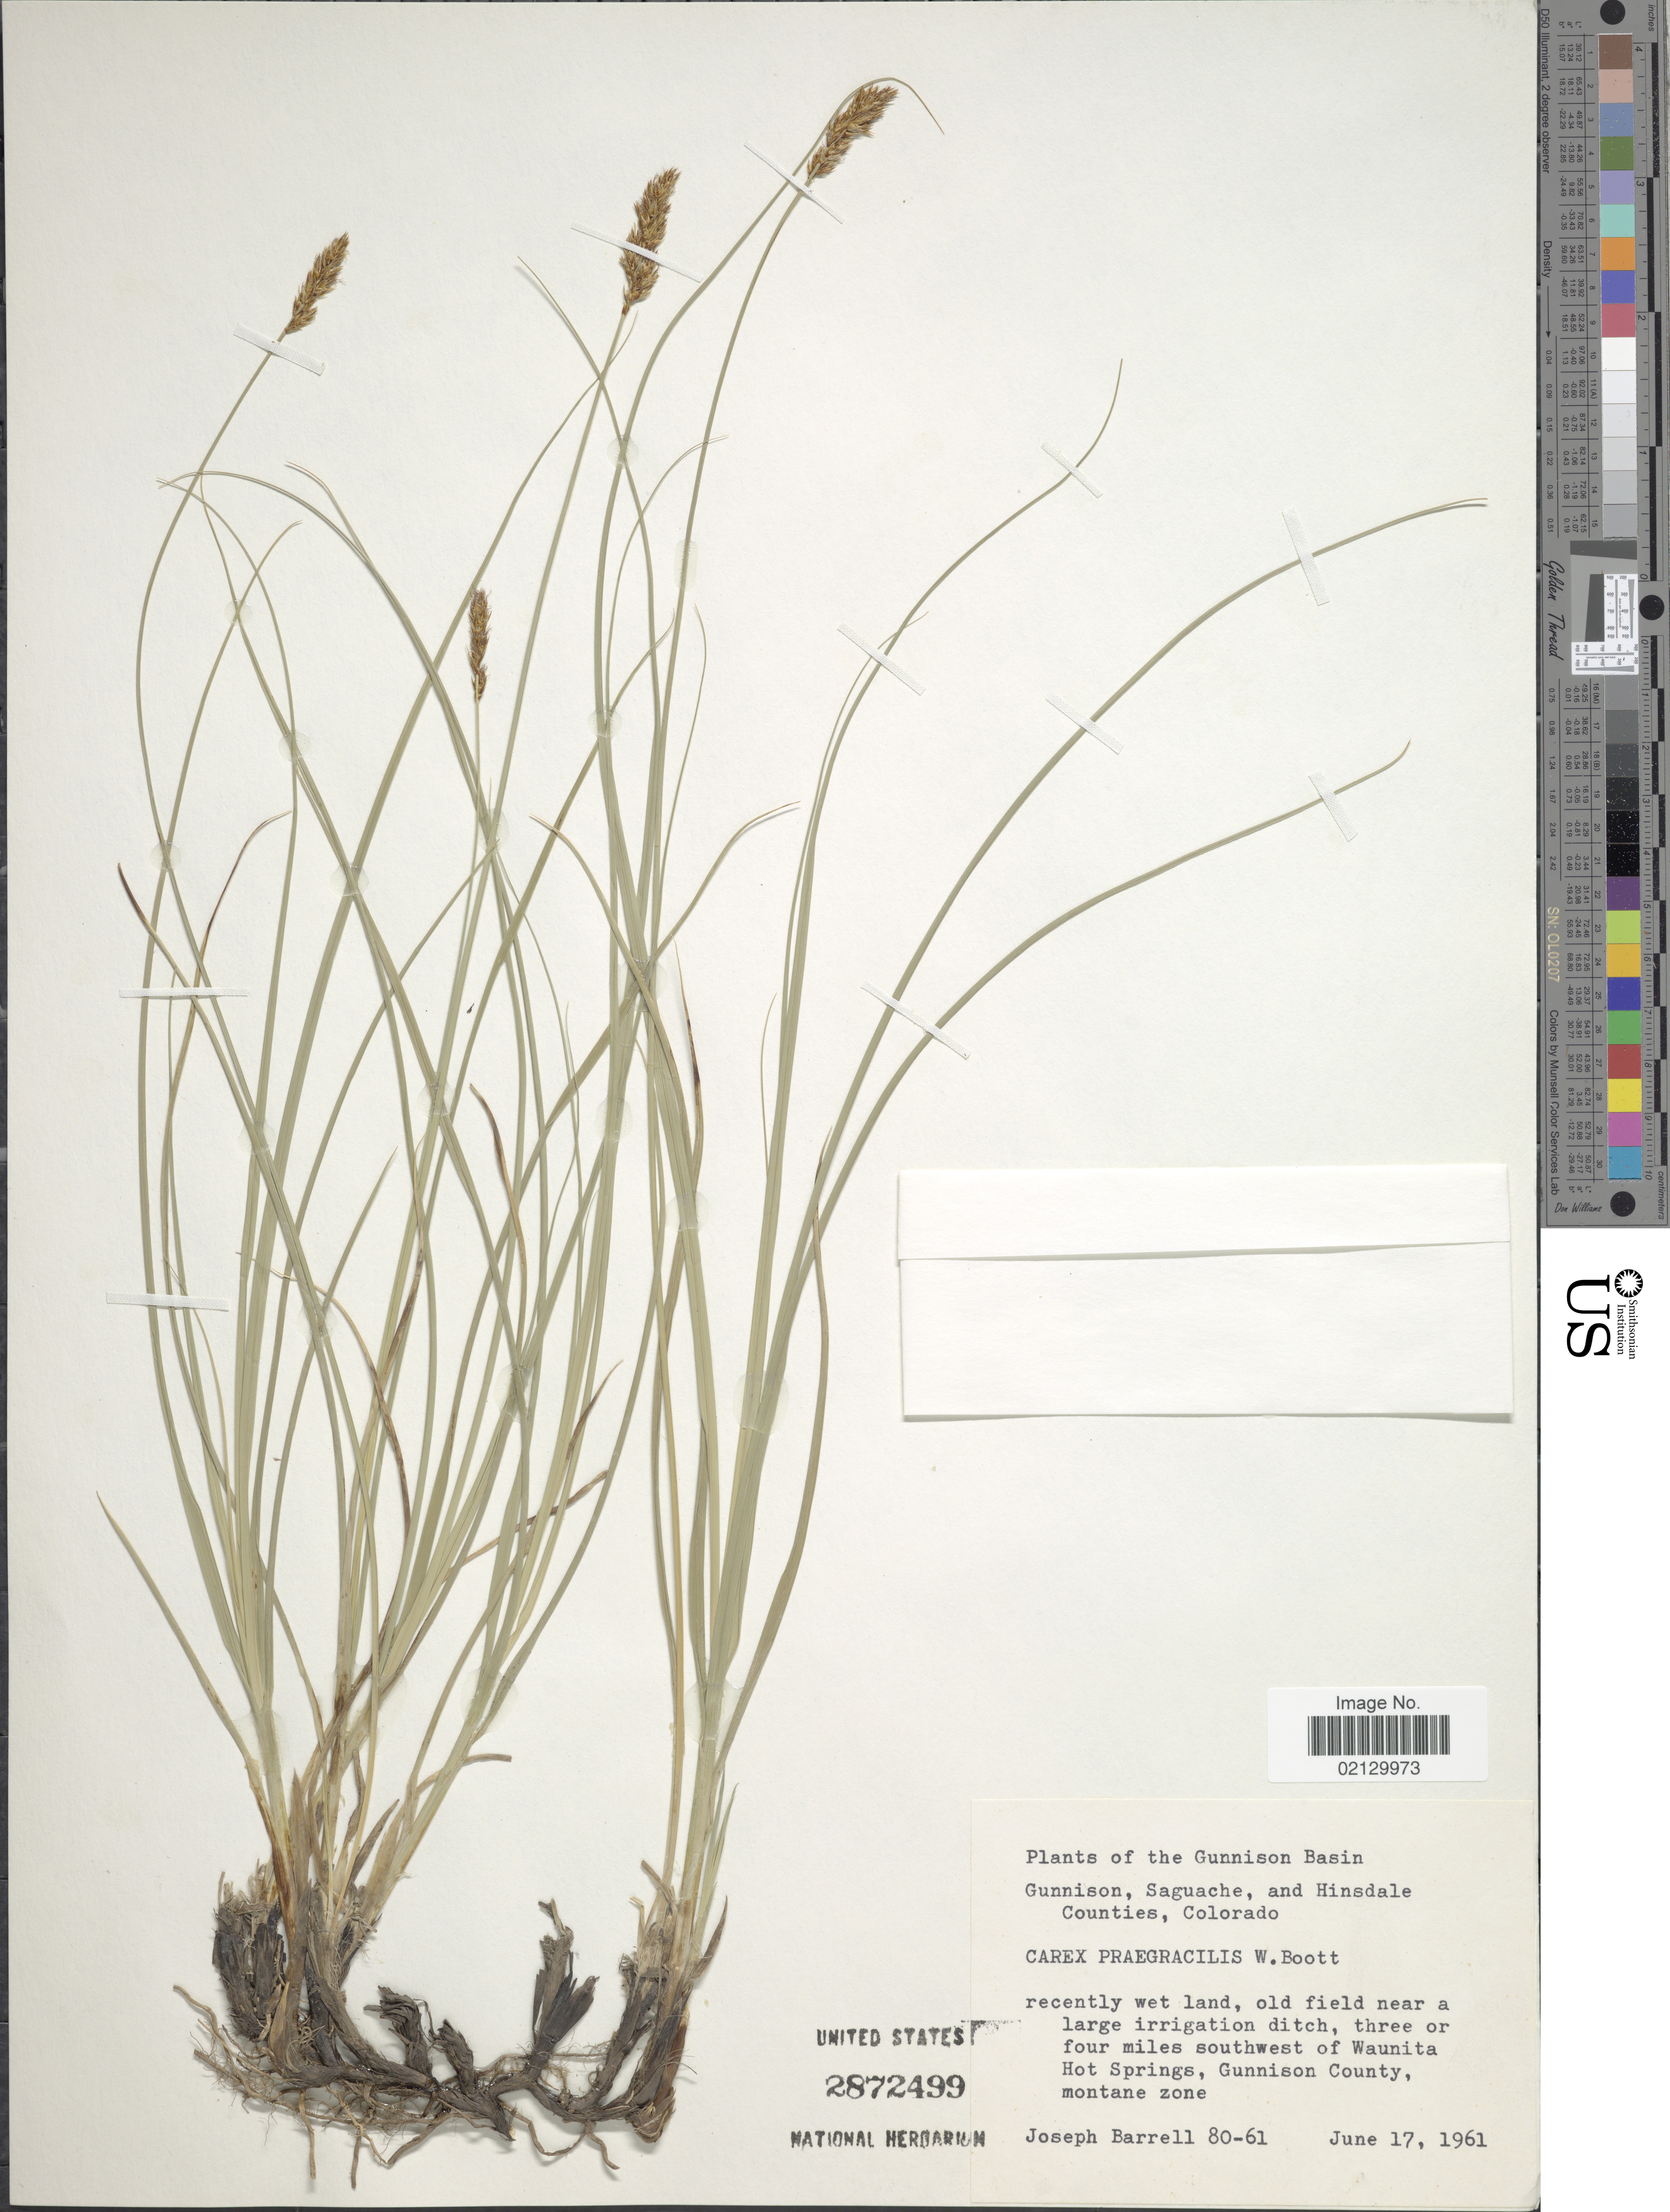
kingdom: Plantae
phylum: Tracheophyta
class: Liliopsida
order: Poales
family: Cyperaceae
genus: Carex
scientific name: Carex praegracilis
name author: W. Boott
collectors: J. Barrell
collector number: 80-61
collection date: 1961-06-17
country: United States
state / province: Colorado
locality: Gunnison Basin, Gunnison, Saguache, and Hinsdale Counties, three or four miles southwest of Waunita Hot Springs, Gunnison County, montane zone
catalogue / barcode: US 2872499